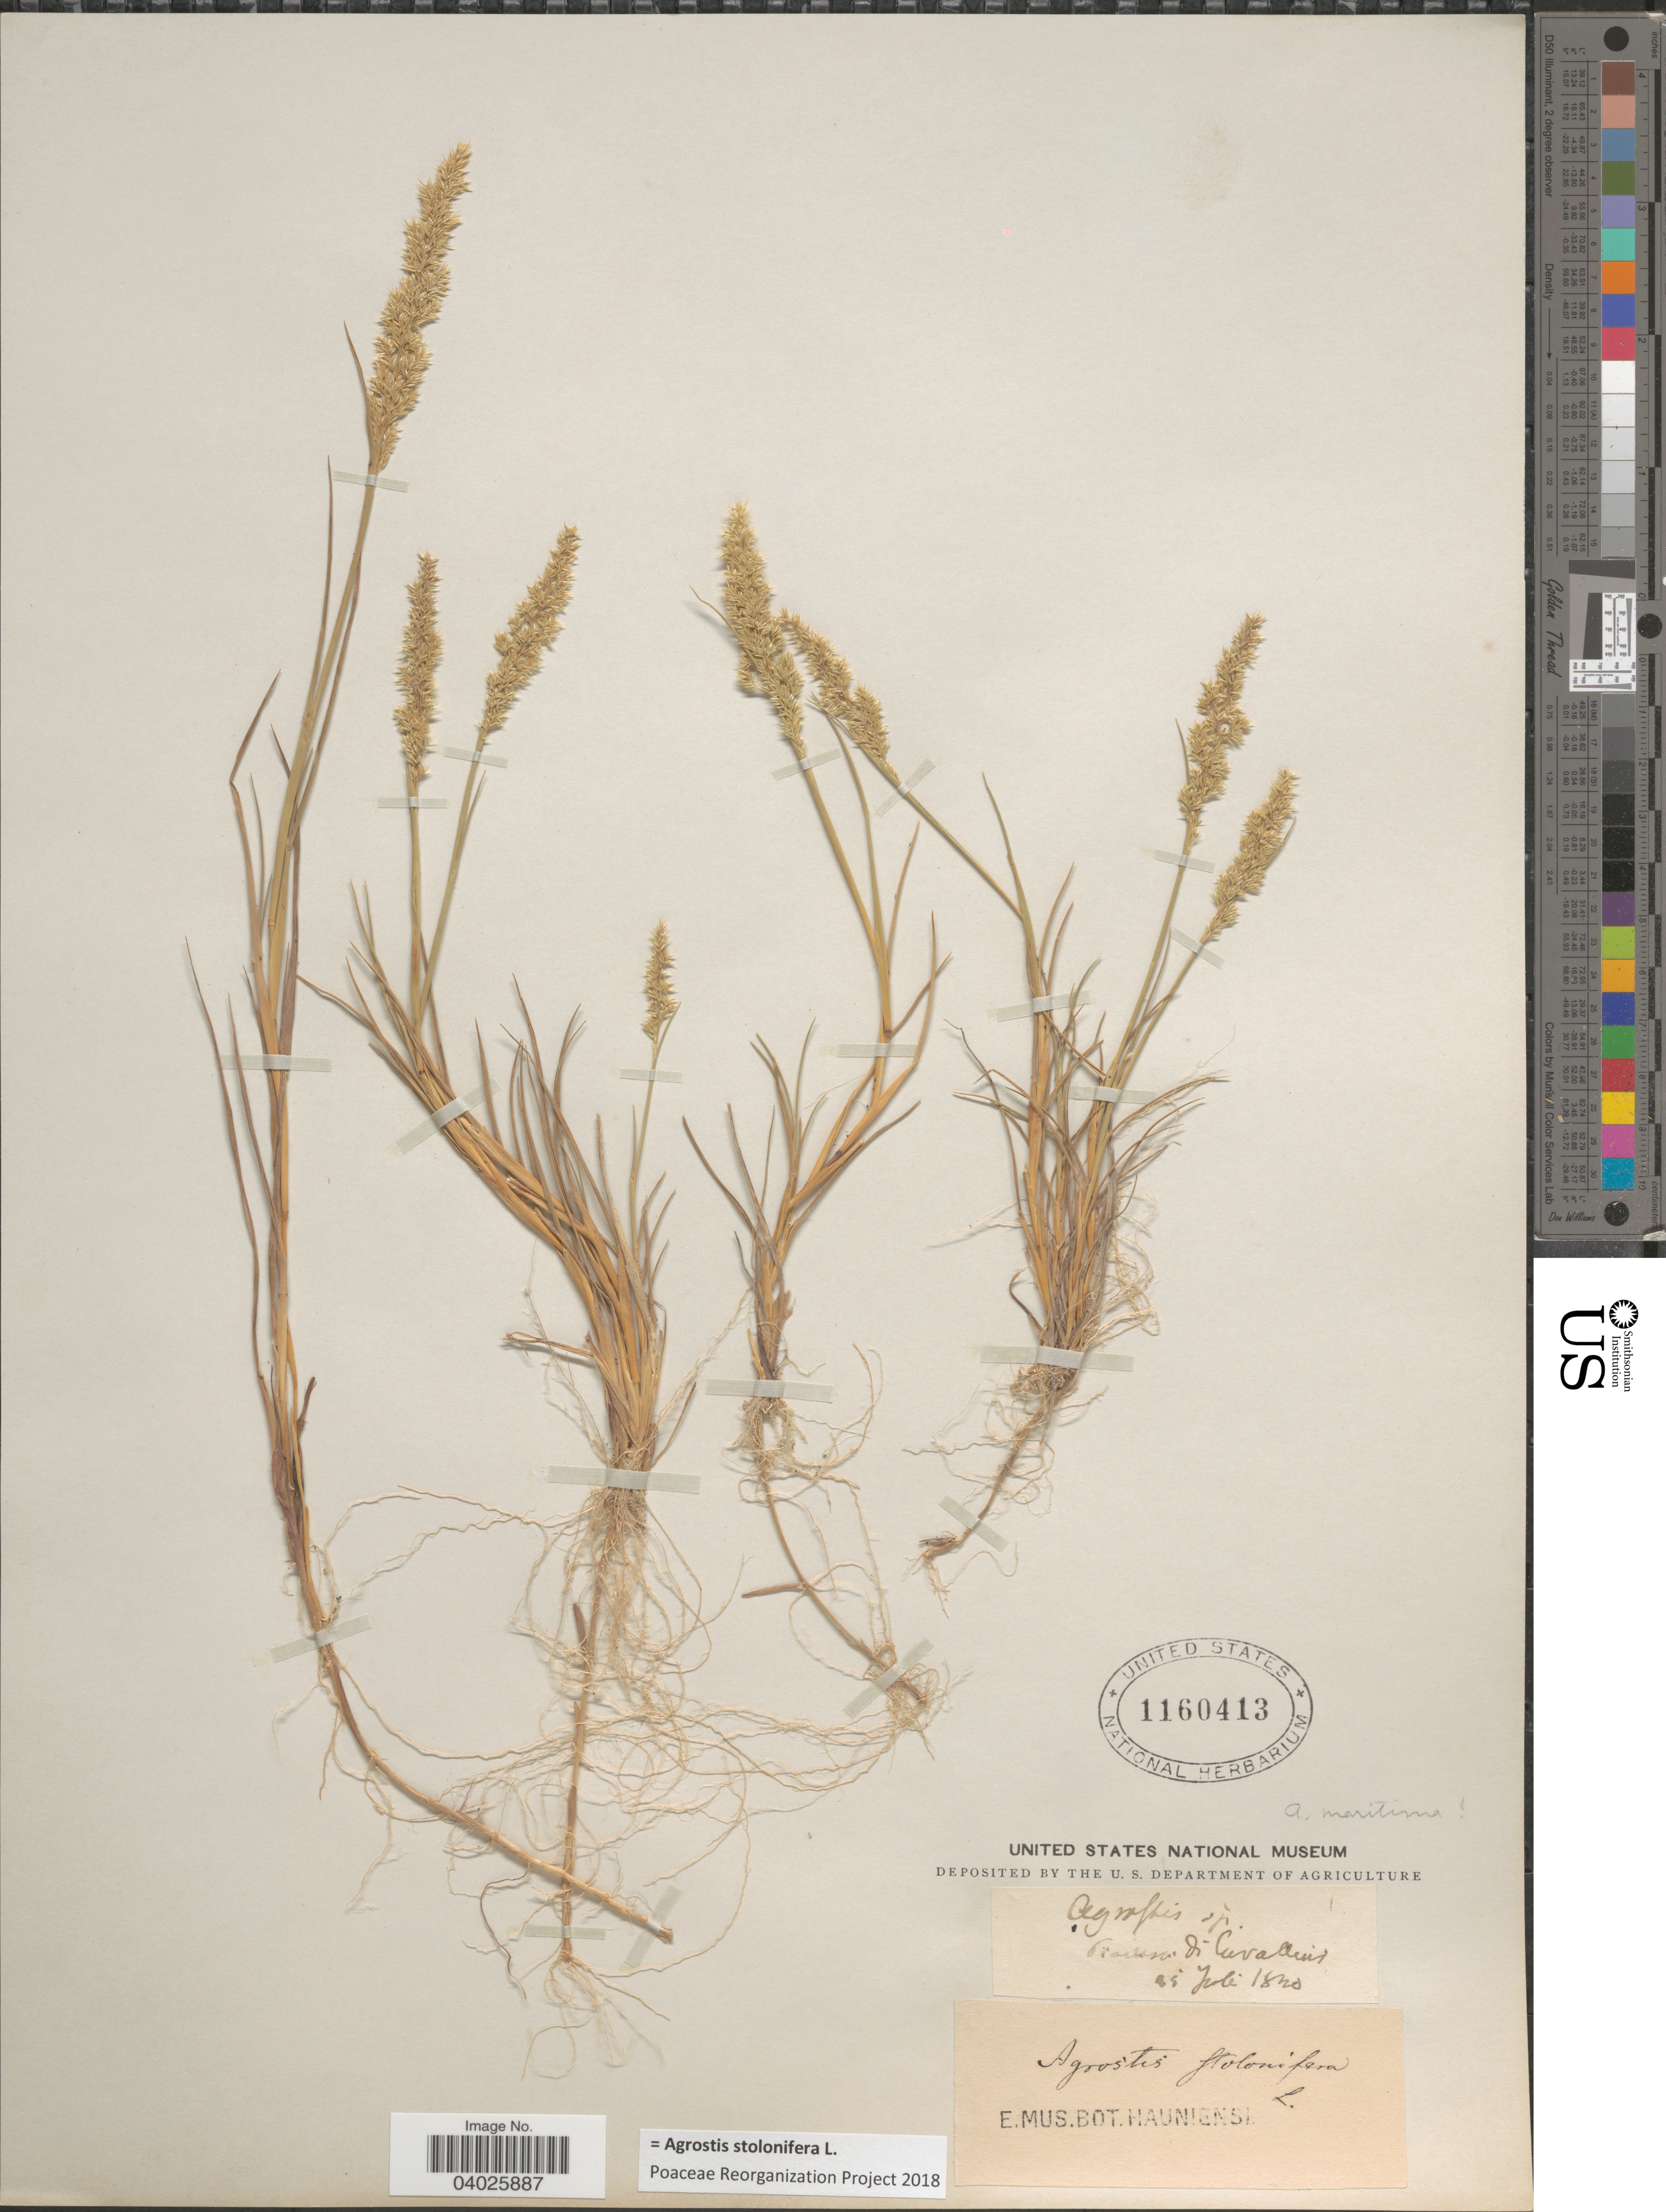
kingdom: Plantae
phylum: Tracheophyta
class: Liliopsida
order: Poales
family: Poaceae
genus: Agrostis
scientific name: Agrostis stolonifera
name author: L.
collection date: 1840-07-25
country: Italy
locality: Vialossi di Cavallino.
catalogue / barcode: US 1160413